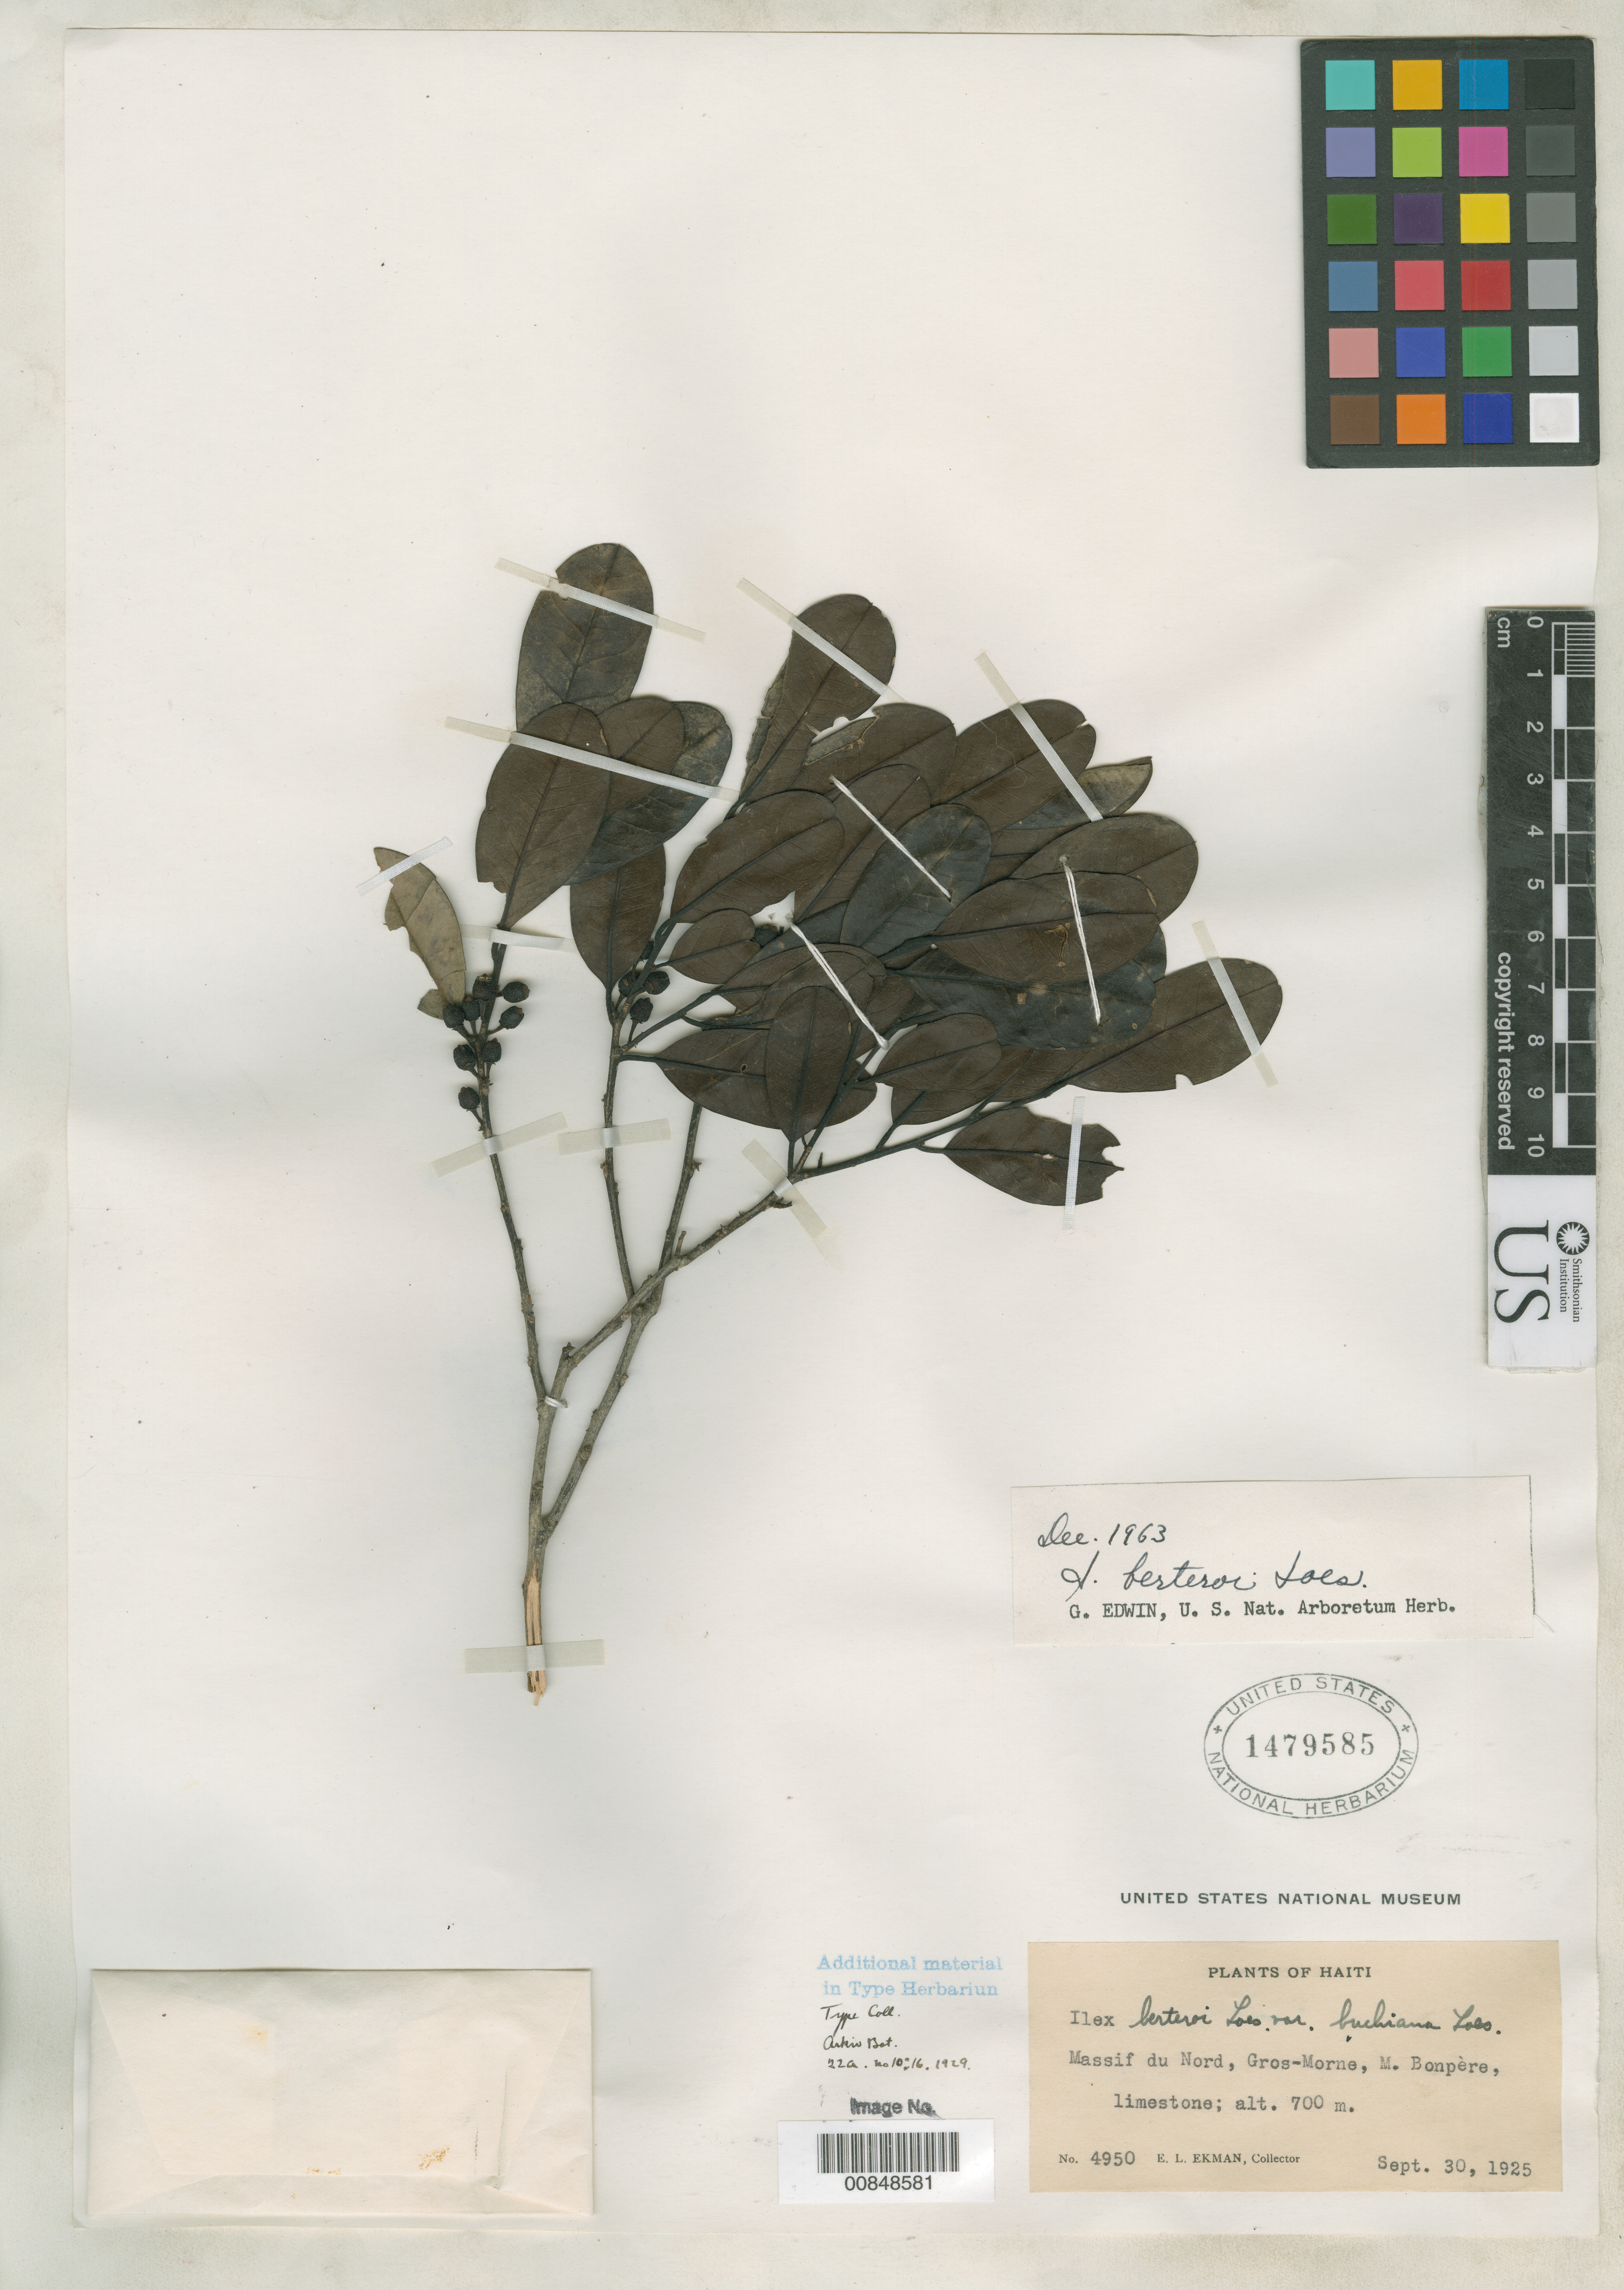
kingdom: Plantae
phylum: Tracheophyta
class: Magnoliopsida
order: Aquifoliales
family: Aquifoliaceae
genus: Ilex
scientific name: Ilex berteroi var. buchiana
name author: Loes.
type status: Isosyntype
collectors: E. L. Ekman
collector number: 4950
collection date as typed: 30 Sep 1925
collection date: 1925-09-30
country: Haiti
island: Hispaniola Island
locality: Massif du Nord, Gros-Morne Admorne Bonpere.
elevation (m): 550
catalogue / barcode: US 1479585